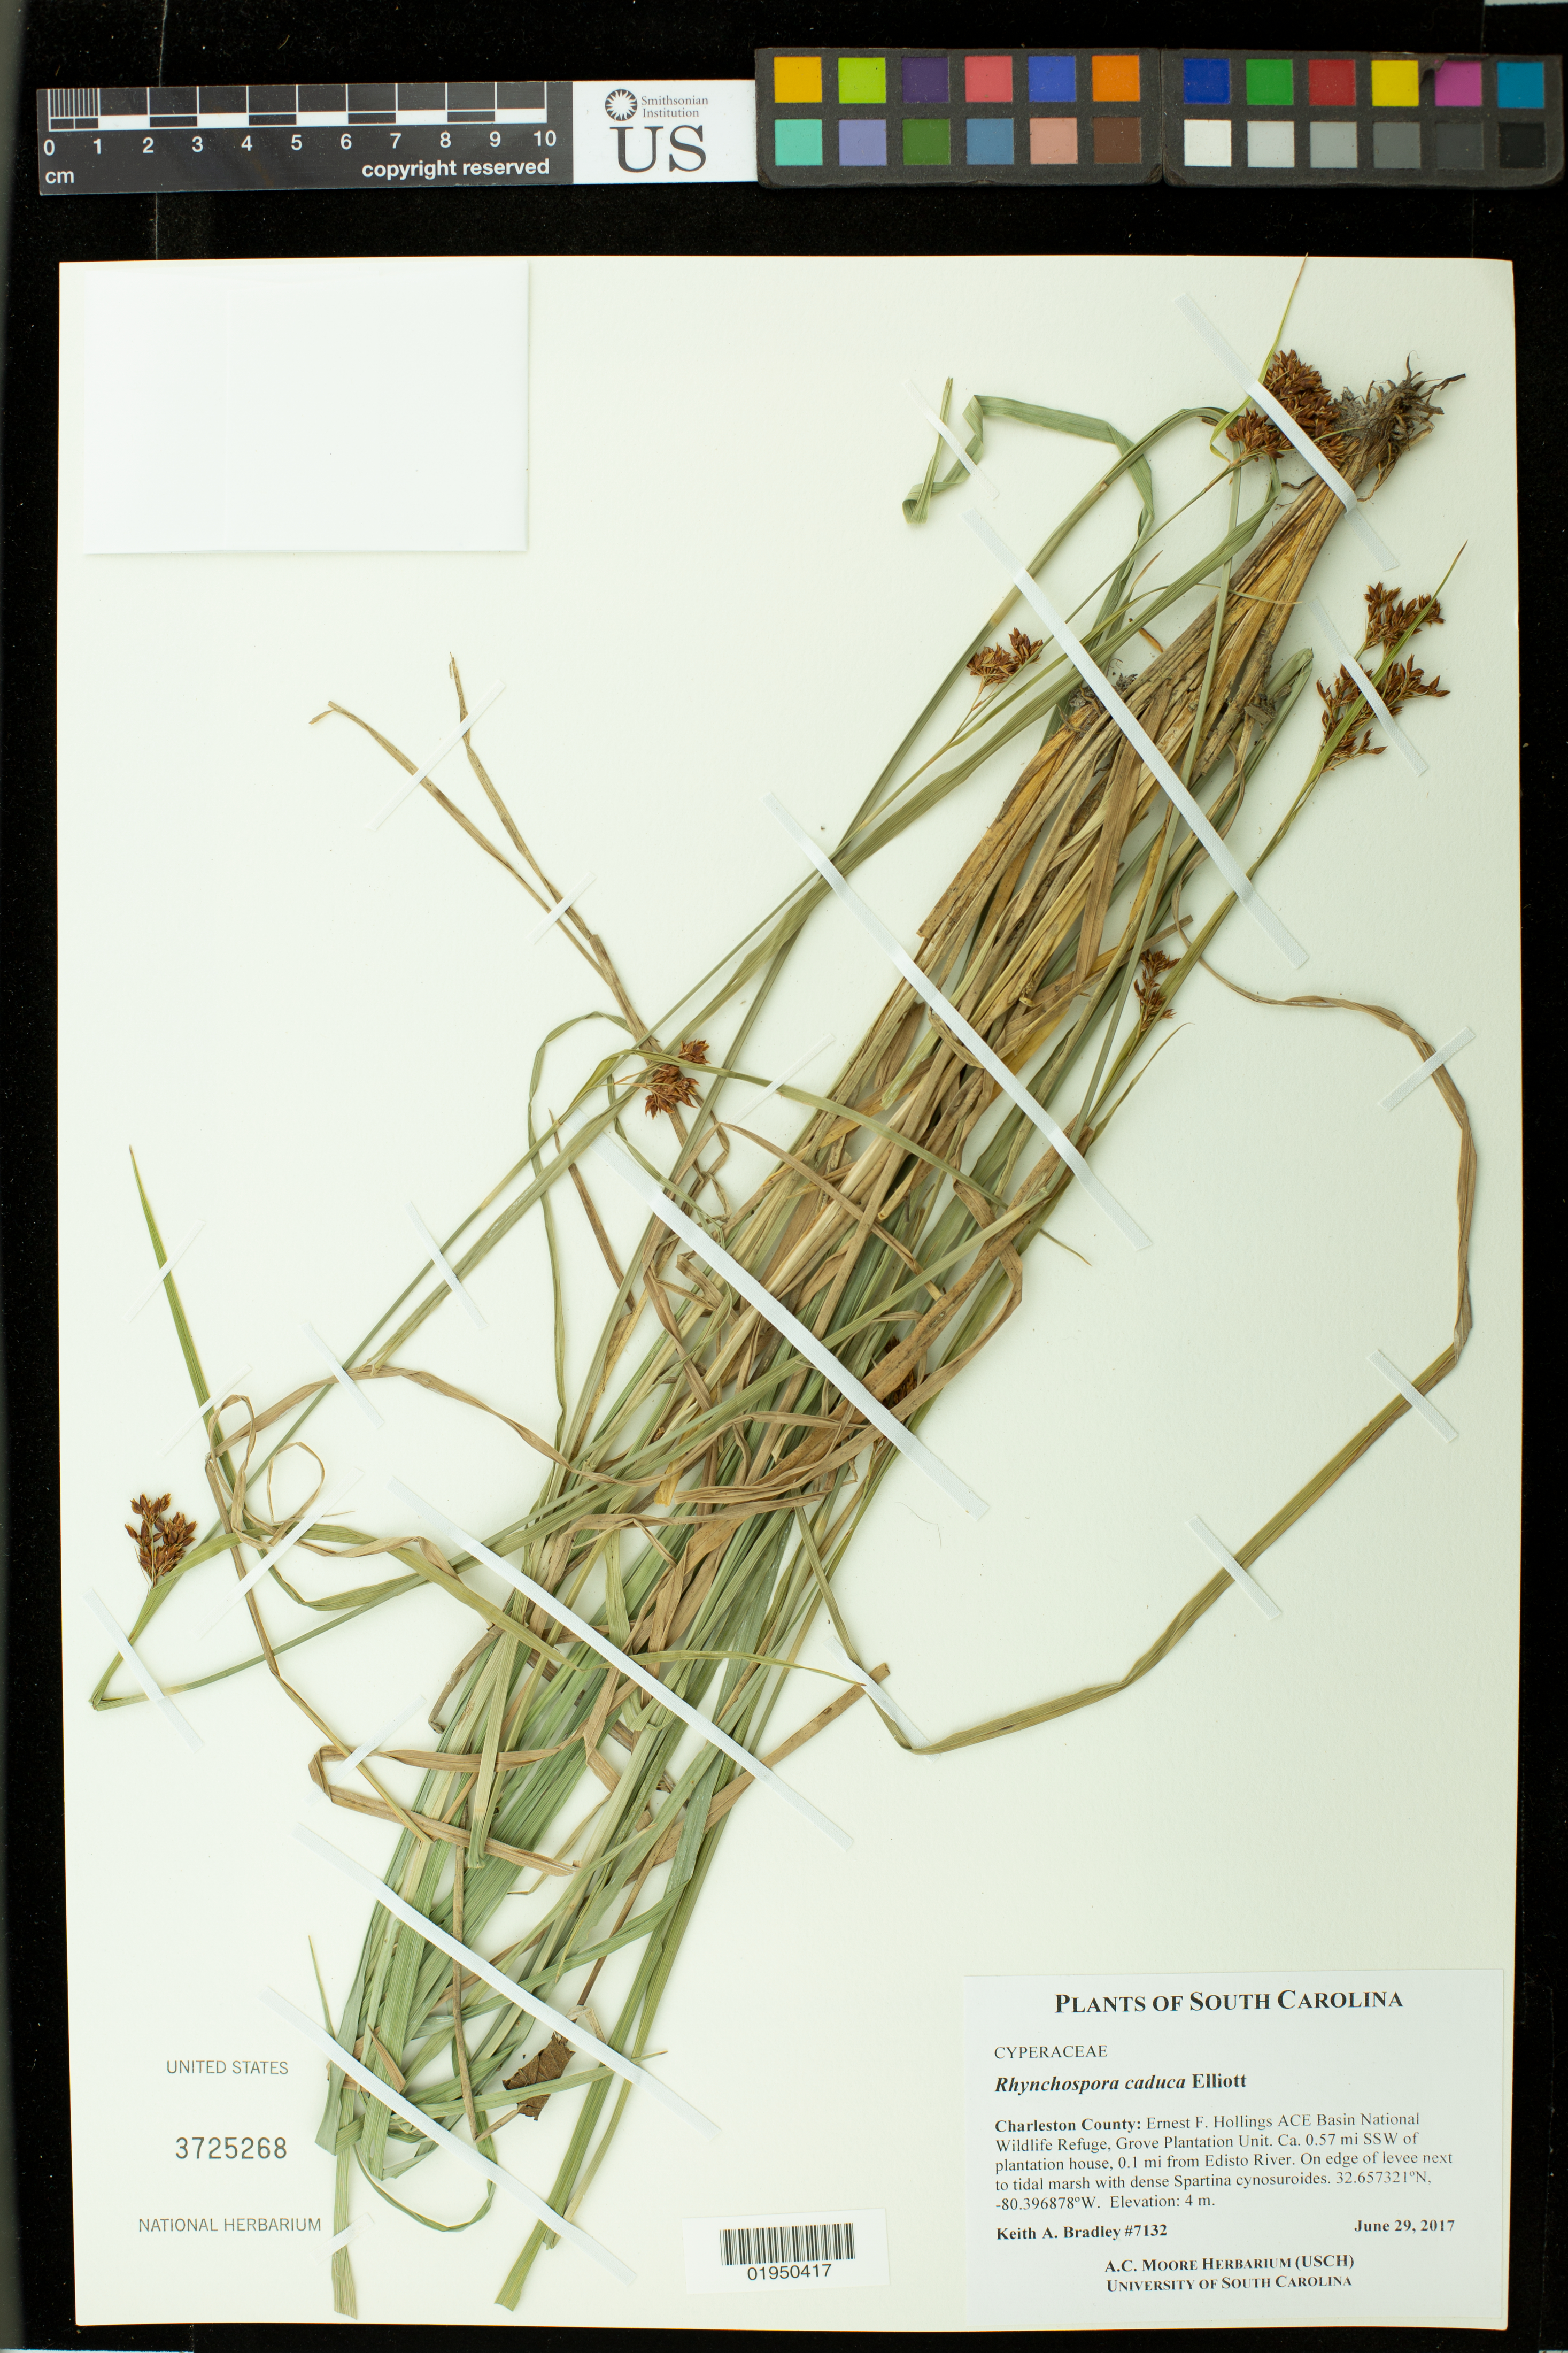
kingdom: Plantae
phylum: Tracheophyta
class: Liliopsida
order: Poales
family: Cyperaceae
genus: Rhynchospora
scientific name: Rhynchospora caduca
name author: Elliott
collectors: K. Bradley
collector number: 7132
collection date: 2017-06-29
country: United States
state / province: South Carolina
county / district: Charleston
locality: Ernest F. Hollings ACE Basin NAtional Wildlife Refuge, Gove Plantation Unit. Ca. 0.57 mi SSW of Plantion house, 0.1 mi from Edistor River. On edge of levee next to tidal marsh with dense Spatina cynosuroides.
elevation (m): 4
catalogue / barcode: US 3725268